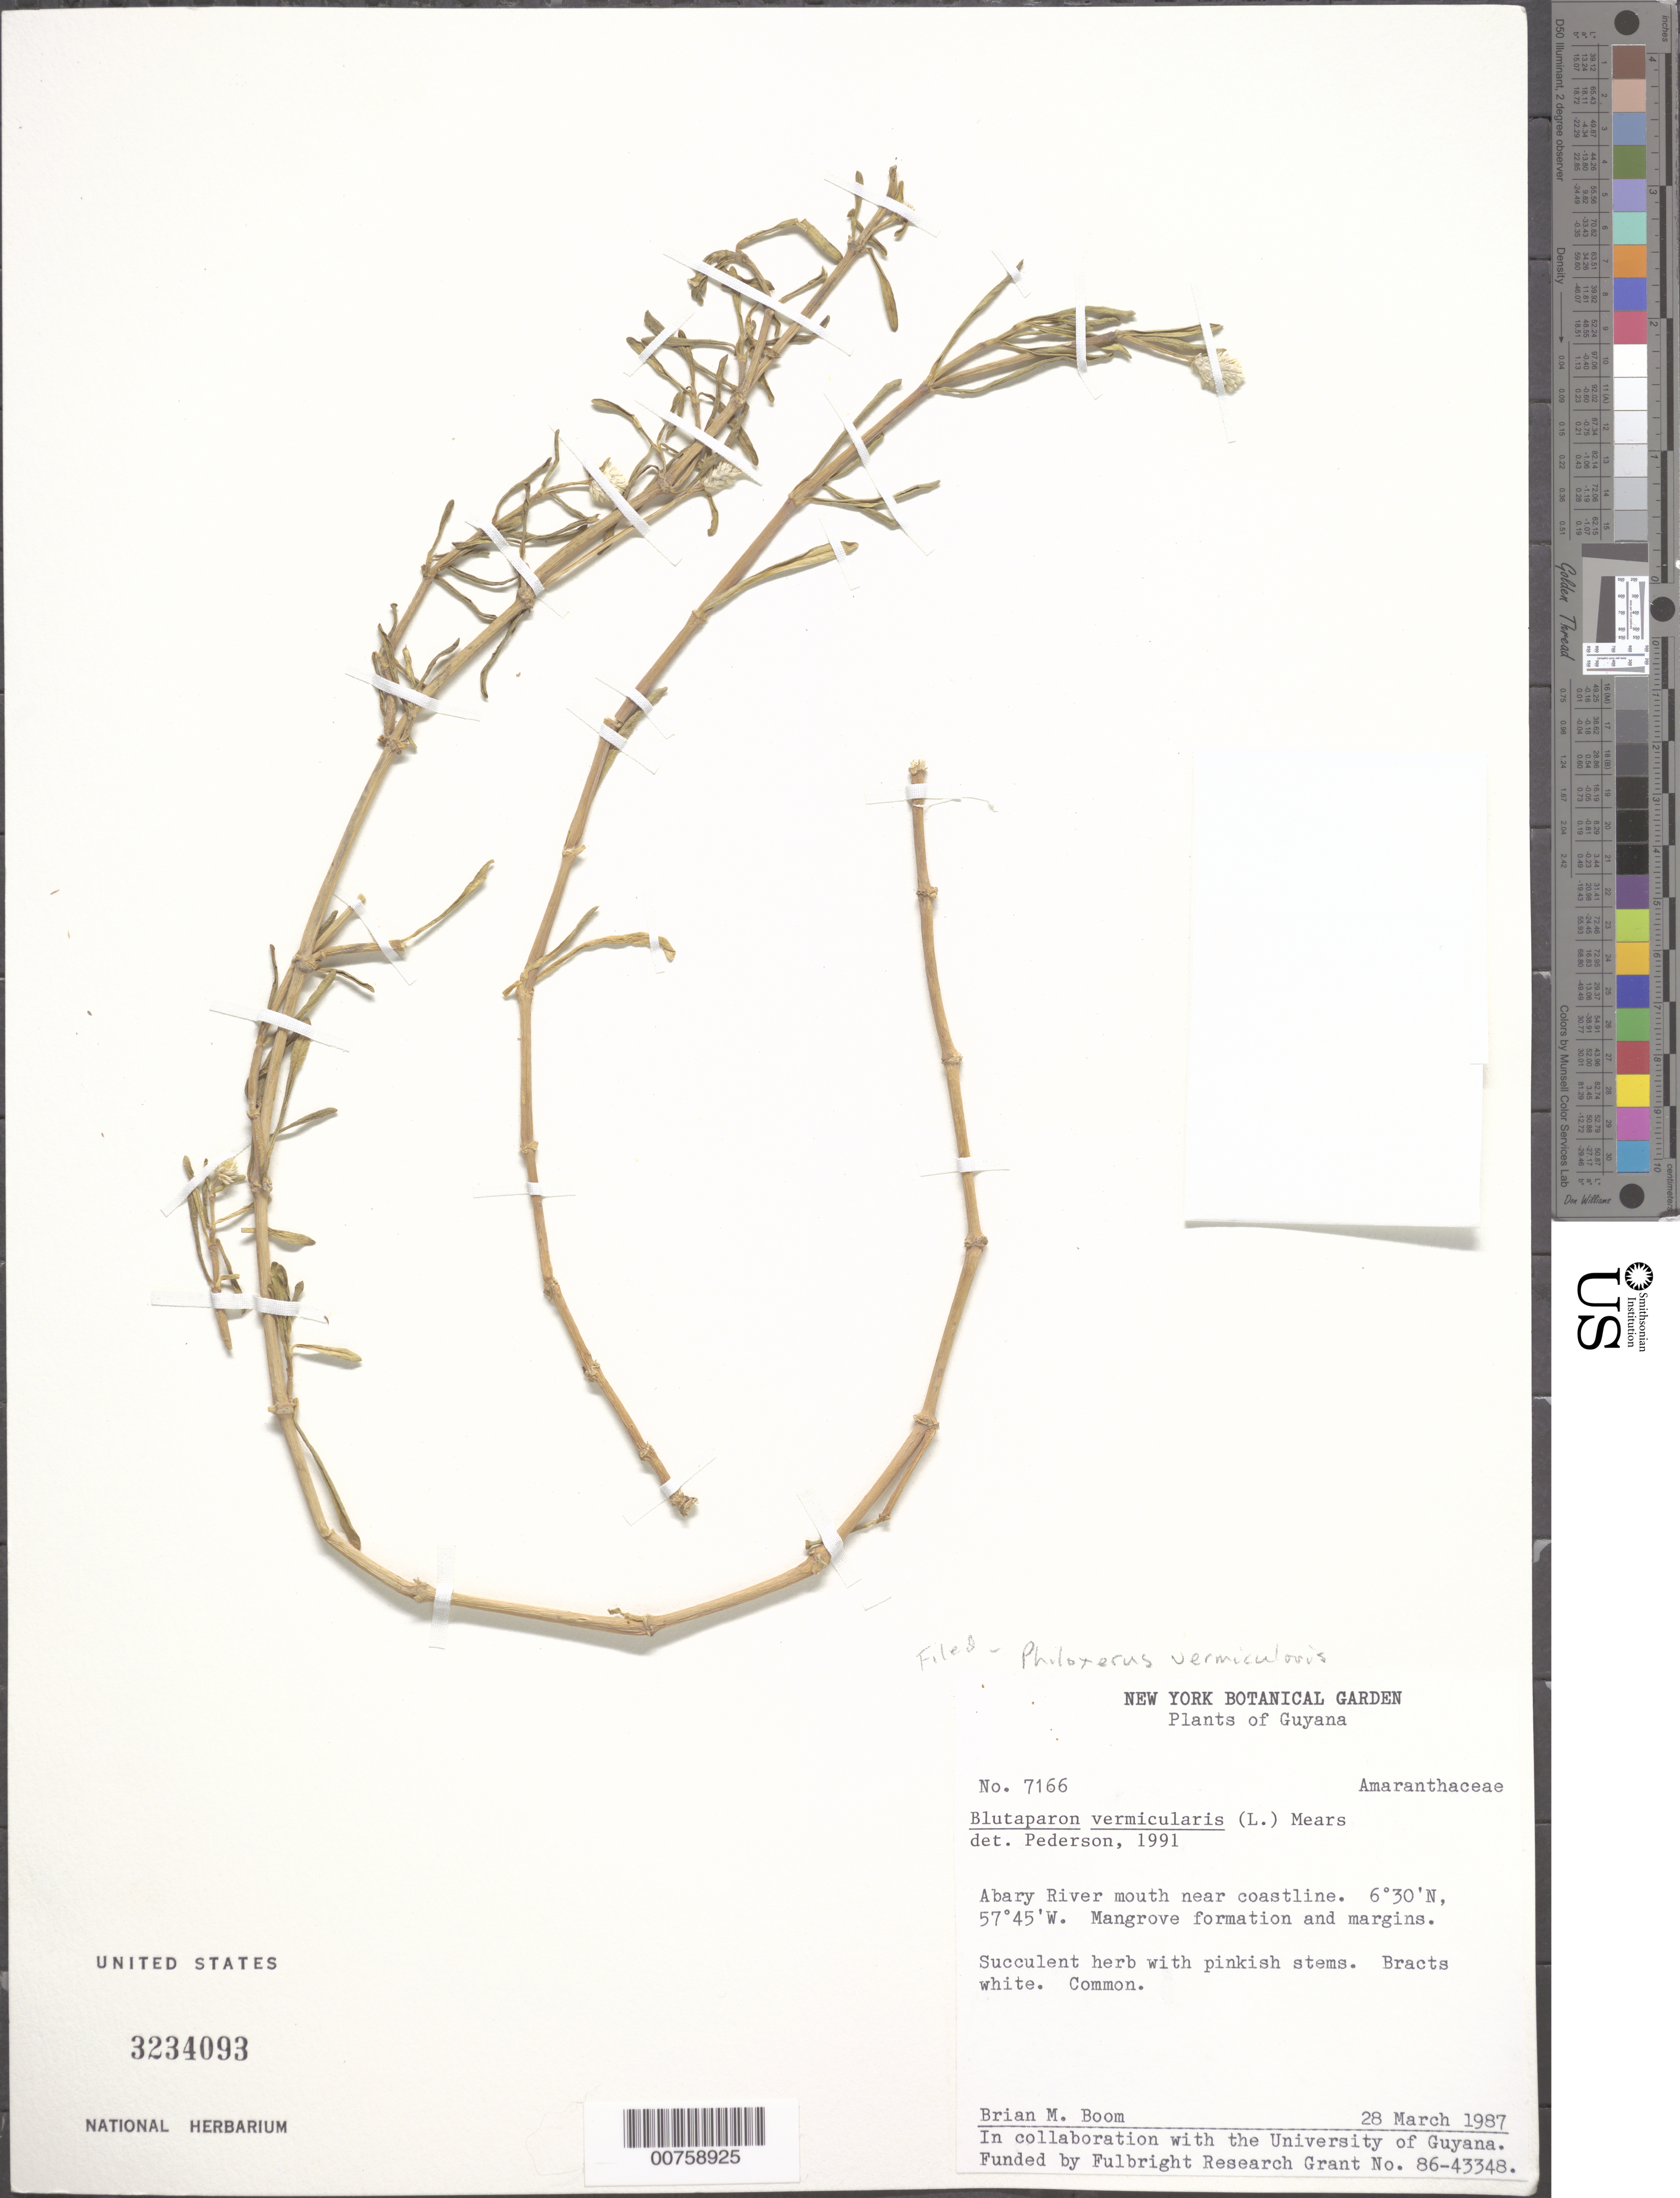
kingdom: Plantae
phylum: Tracheophyta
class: Magnoliopsida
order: Caryophyllales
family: Amaranthaceae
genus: Gomphrena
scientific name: Gomphrena vermicularis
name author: L.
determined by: Strong, Mark T., (BOT), Smithsonian Institution - National Museum of Natural History (UNITED STATES)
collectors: B. M. Boom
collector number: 7166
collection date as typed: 28-Mar-87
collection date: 1987-03-28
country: Guyana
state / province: Mahaica-Berbice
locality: Abary River, mouth near coastline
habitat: Mangrove formation and margins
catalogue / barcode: US 3234093